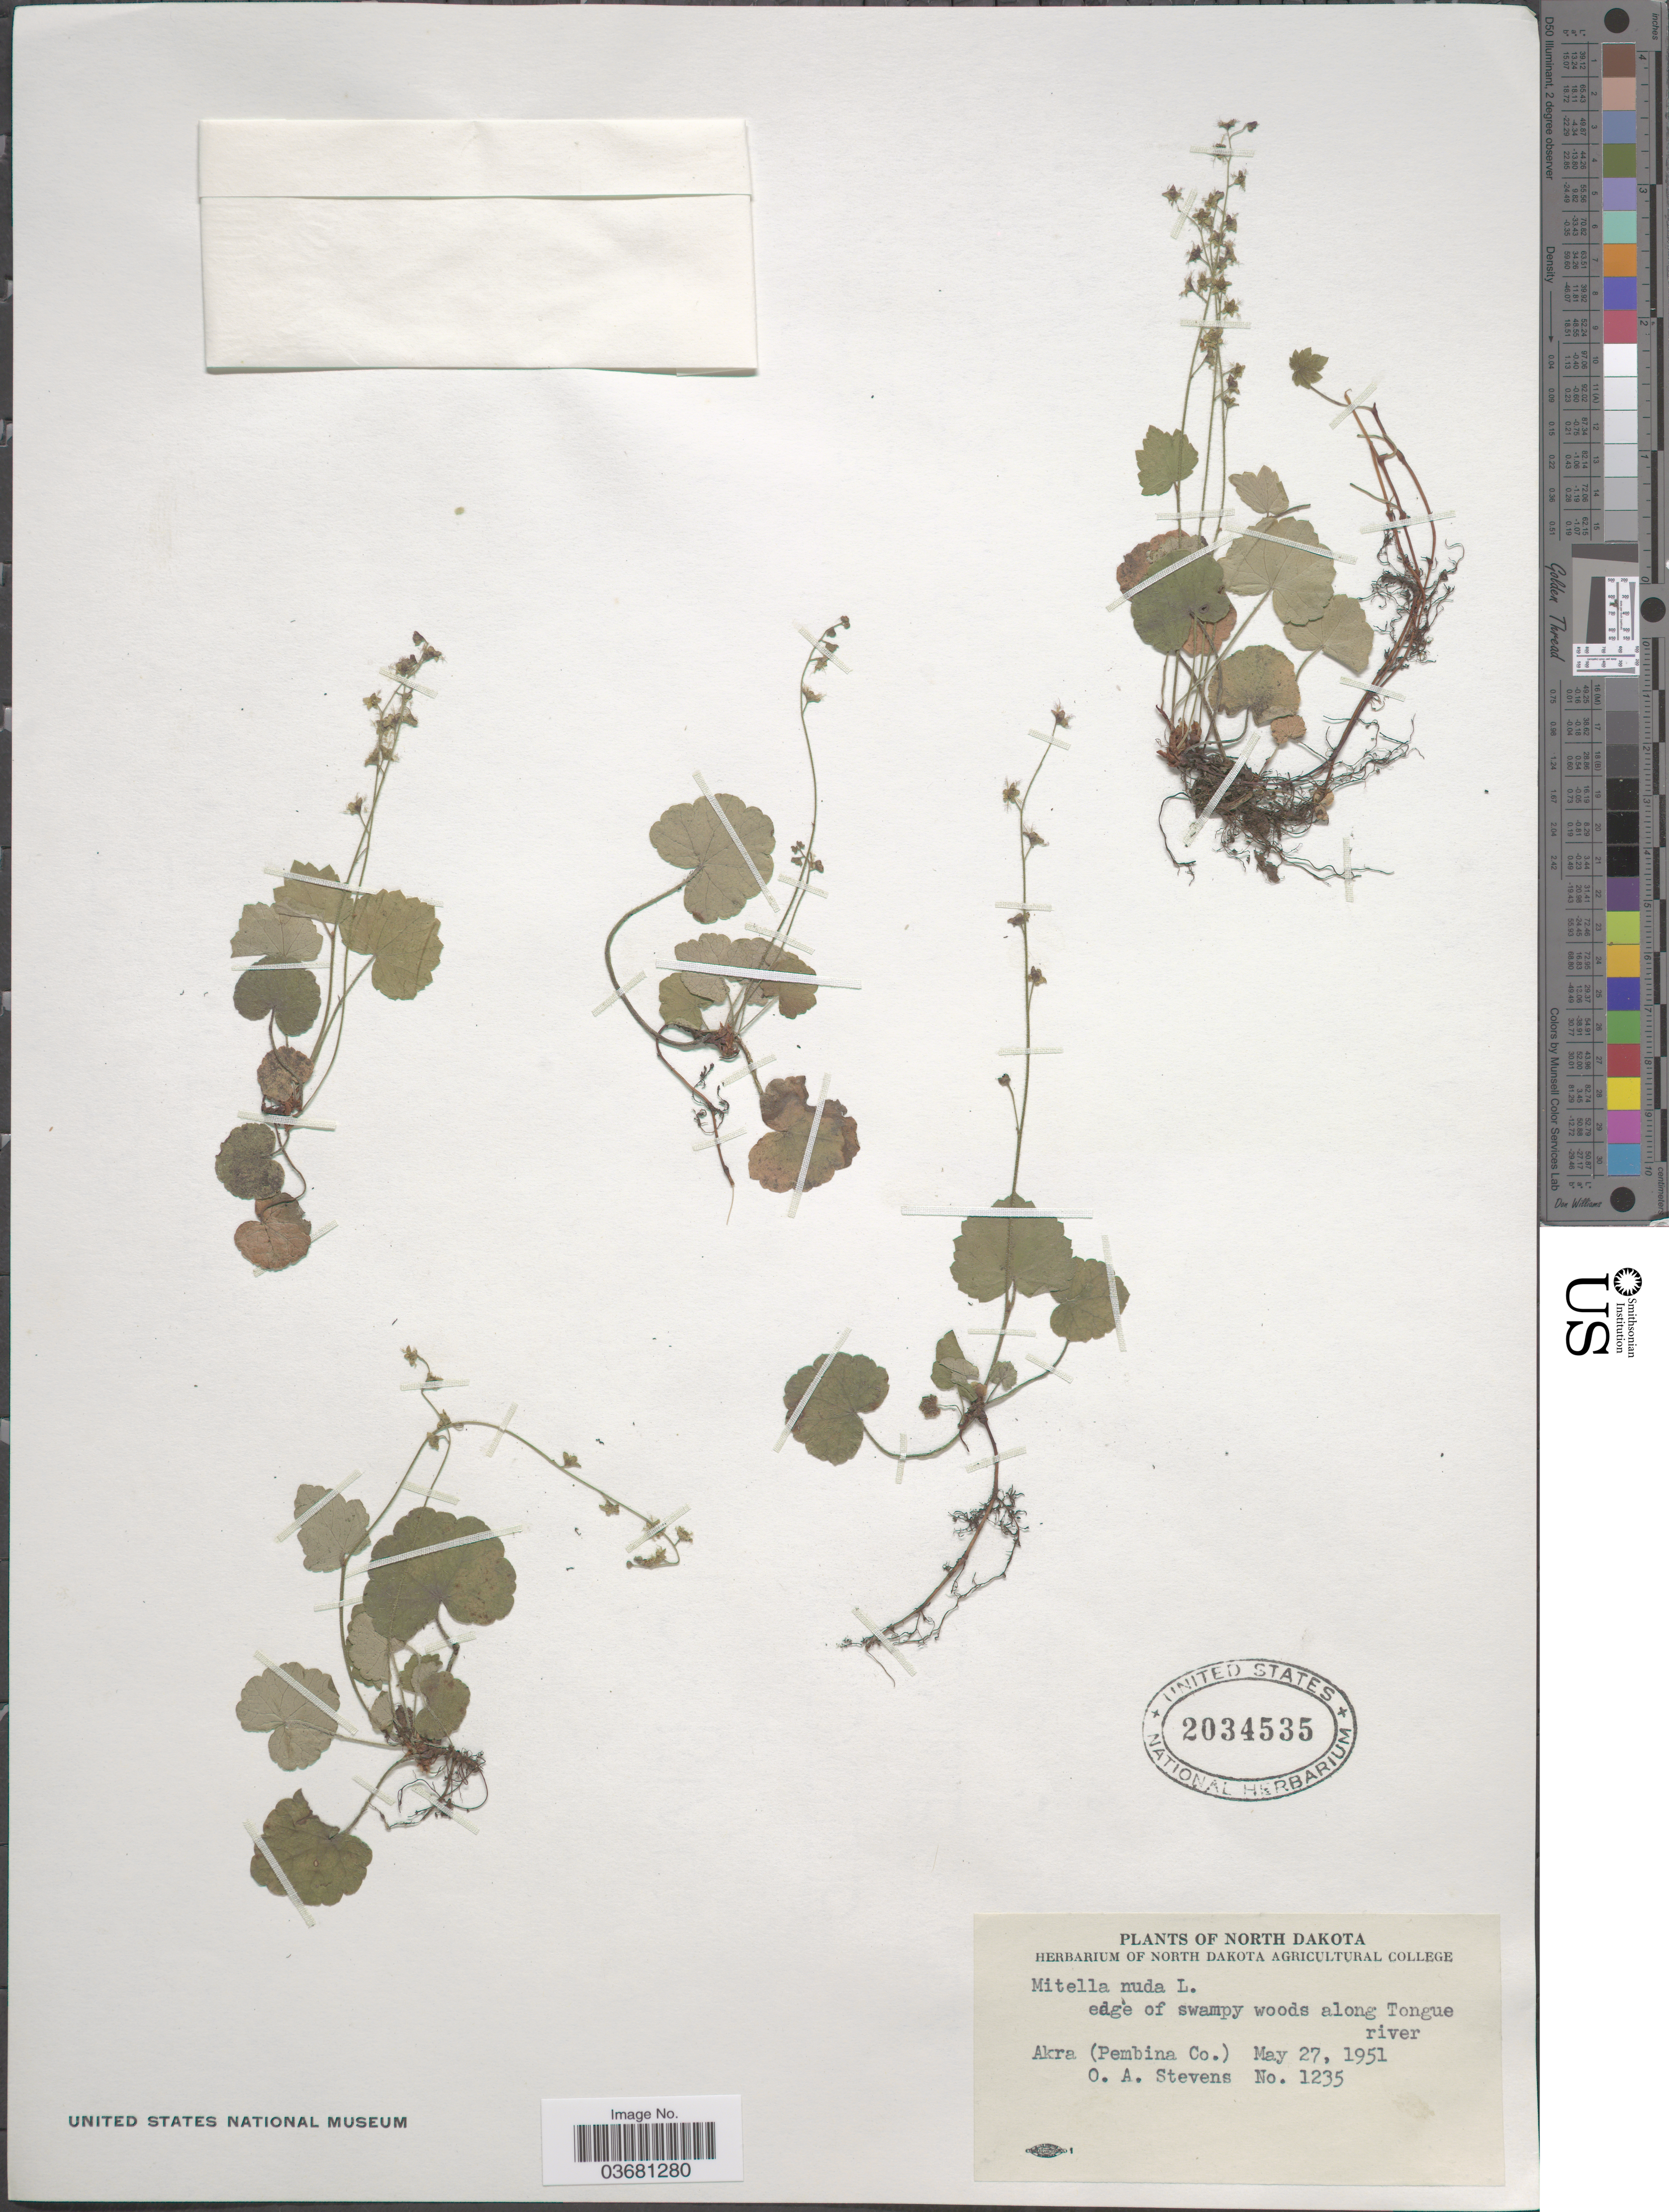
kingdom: Plantae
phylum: Tracheophyta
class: Magnoliopsida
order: Saxifragales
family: Saxifragaceae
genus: Mitella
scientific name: Mitella nuda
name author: L.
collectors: O. A. Stevens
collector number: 1235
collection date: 1951-05-27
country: United States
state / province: North Dakota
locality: Edge of swampy woods along Tongue river. Akra (Pembina Co.).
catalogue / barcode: US 2034535